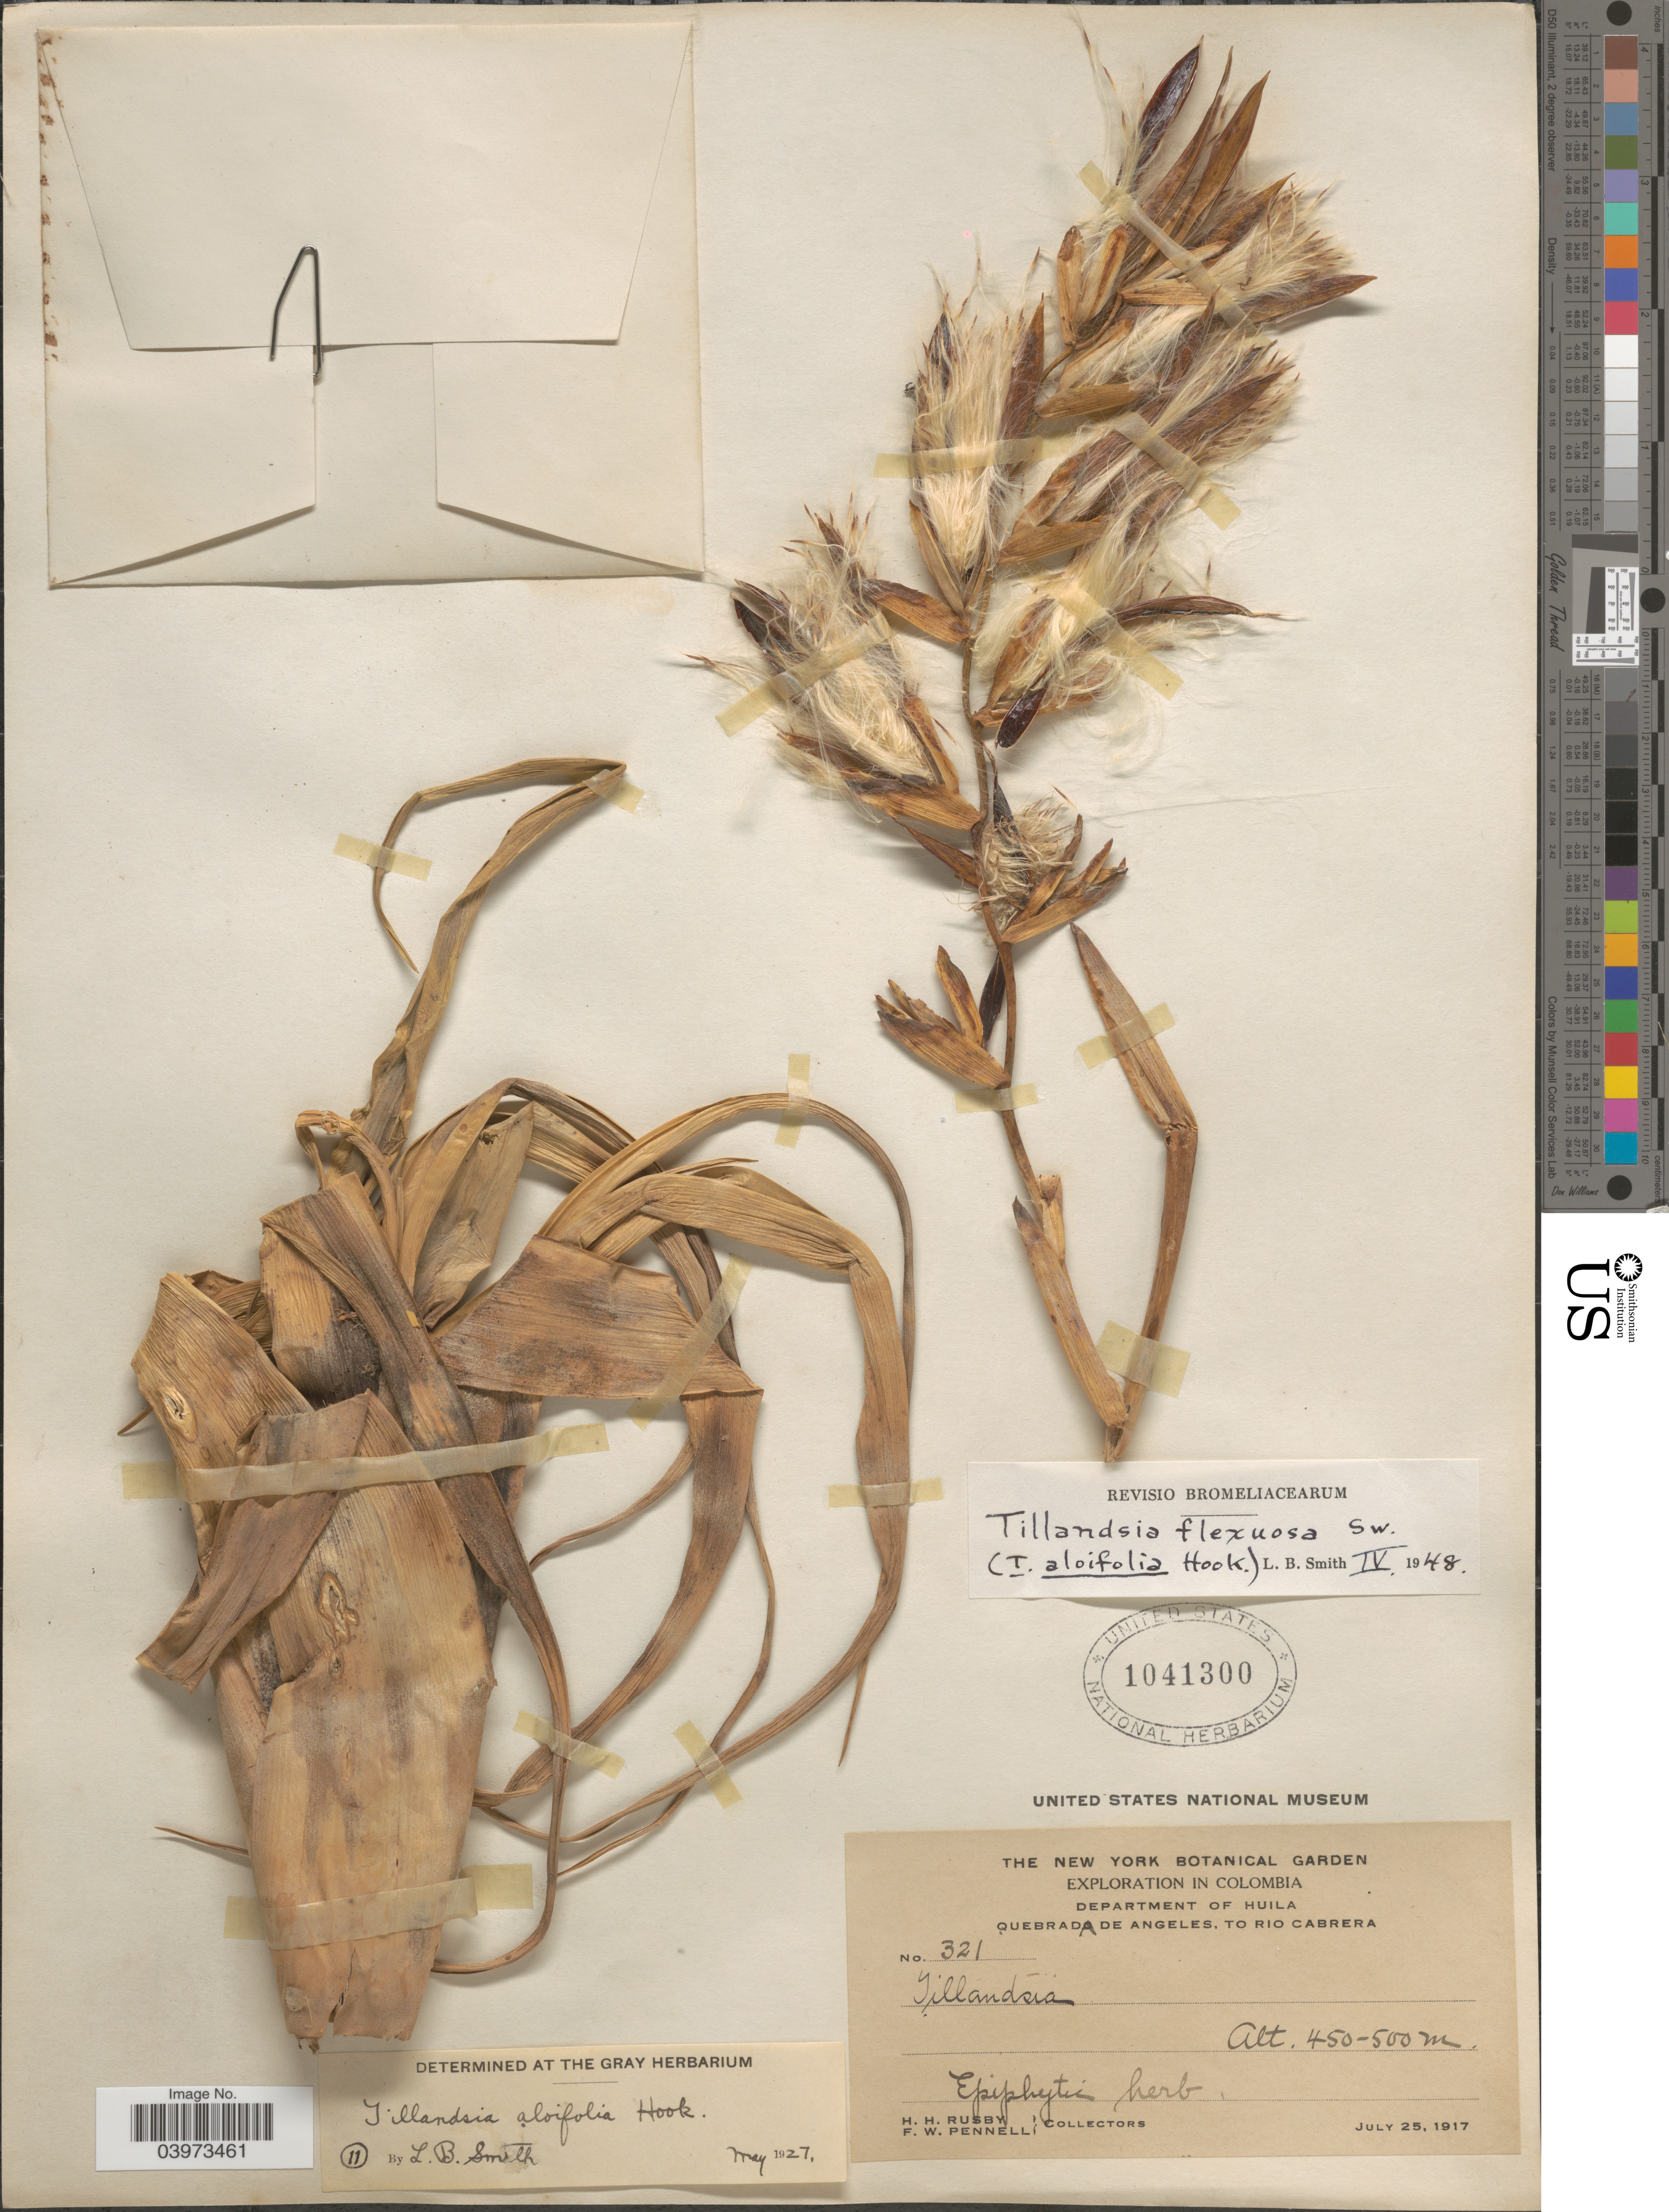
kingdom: Plantae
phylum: Tracheophyta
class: Liliopsida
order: Poales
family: Bromeliaceae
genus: Tillandsia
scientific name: Tillandsia flexuosa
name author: Sw.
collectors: H. H. Rusby & F. W. Pennell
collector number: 321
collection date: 1917-07-25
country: Colombia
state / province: Huila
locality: Exploration In Colombia. Department Of Huila. Quebrada De Angeles, To Rio Cabrera.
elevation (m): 450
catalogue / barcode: US 1041300